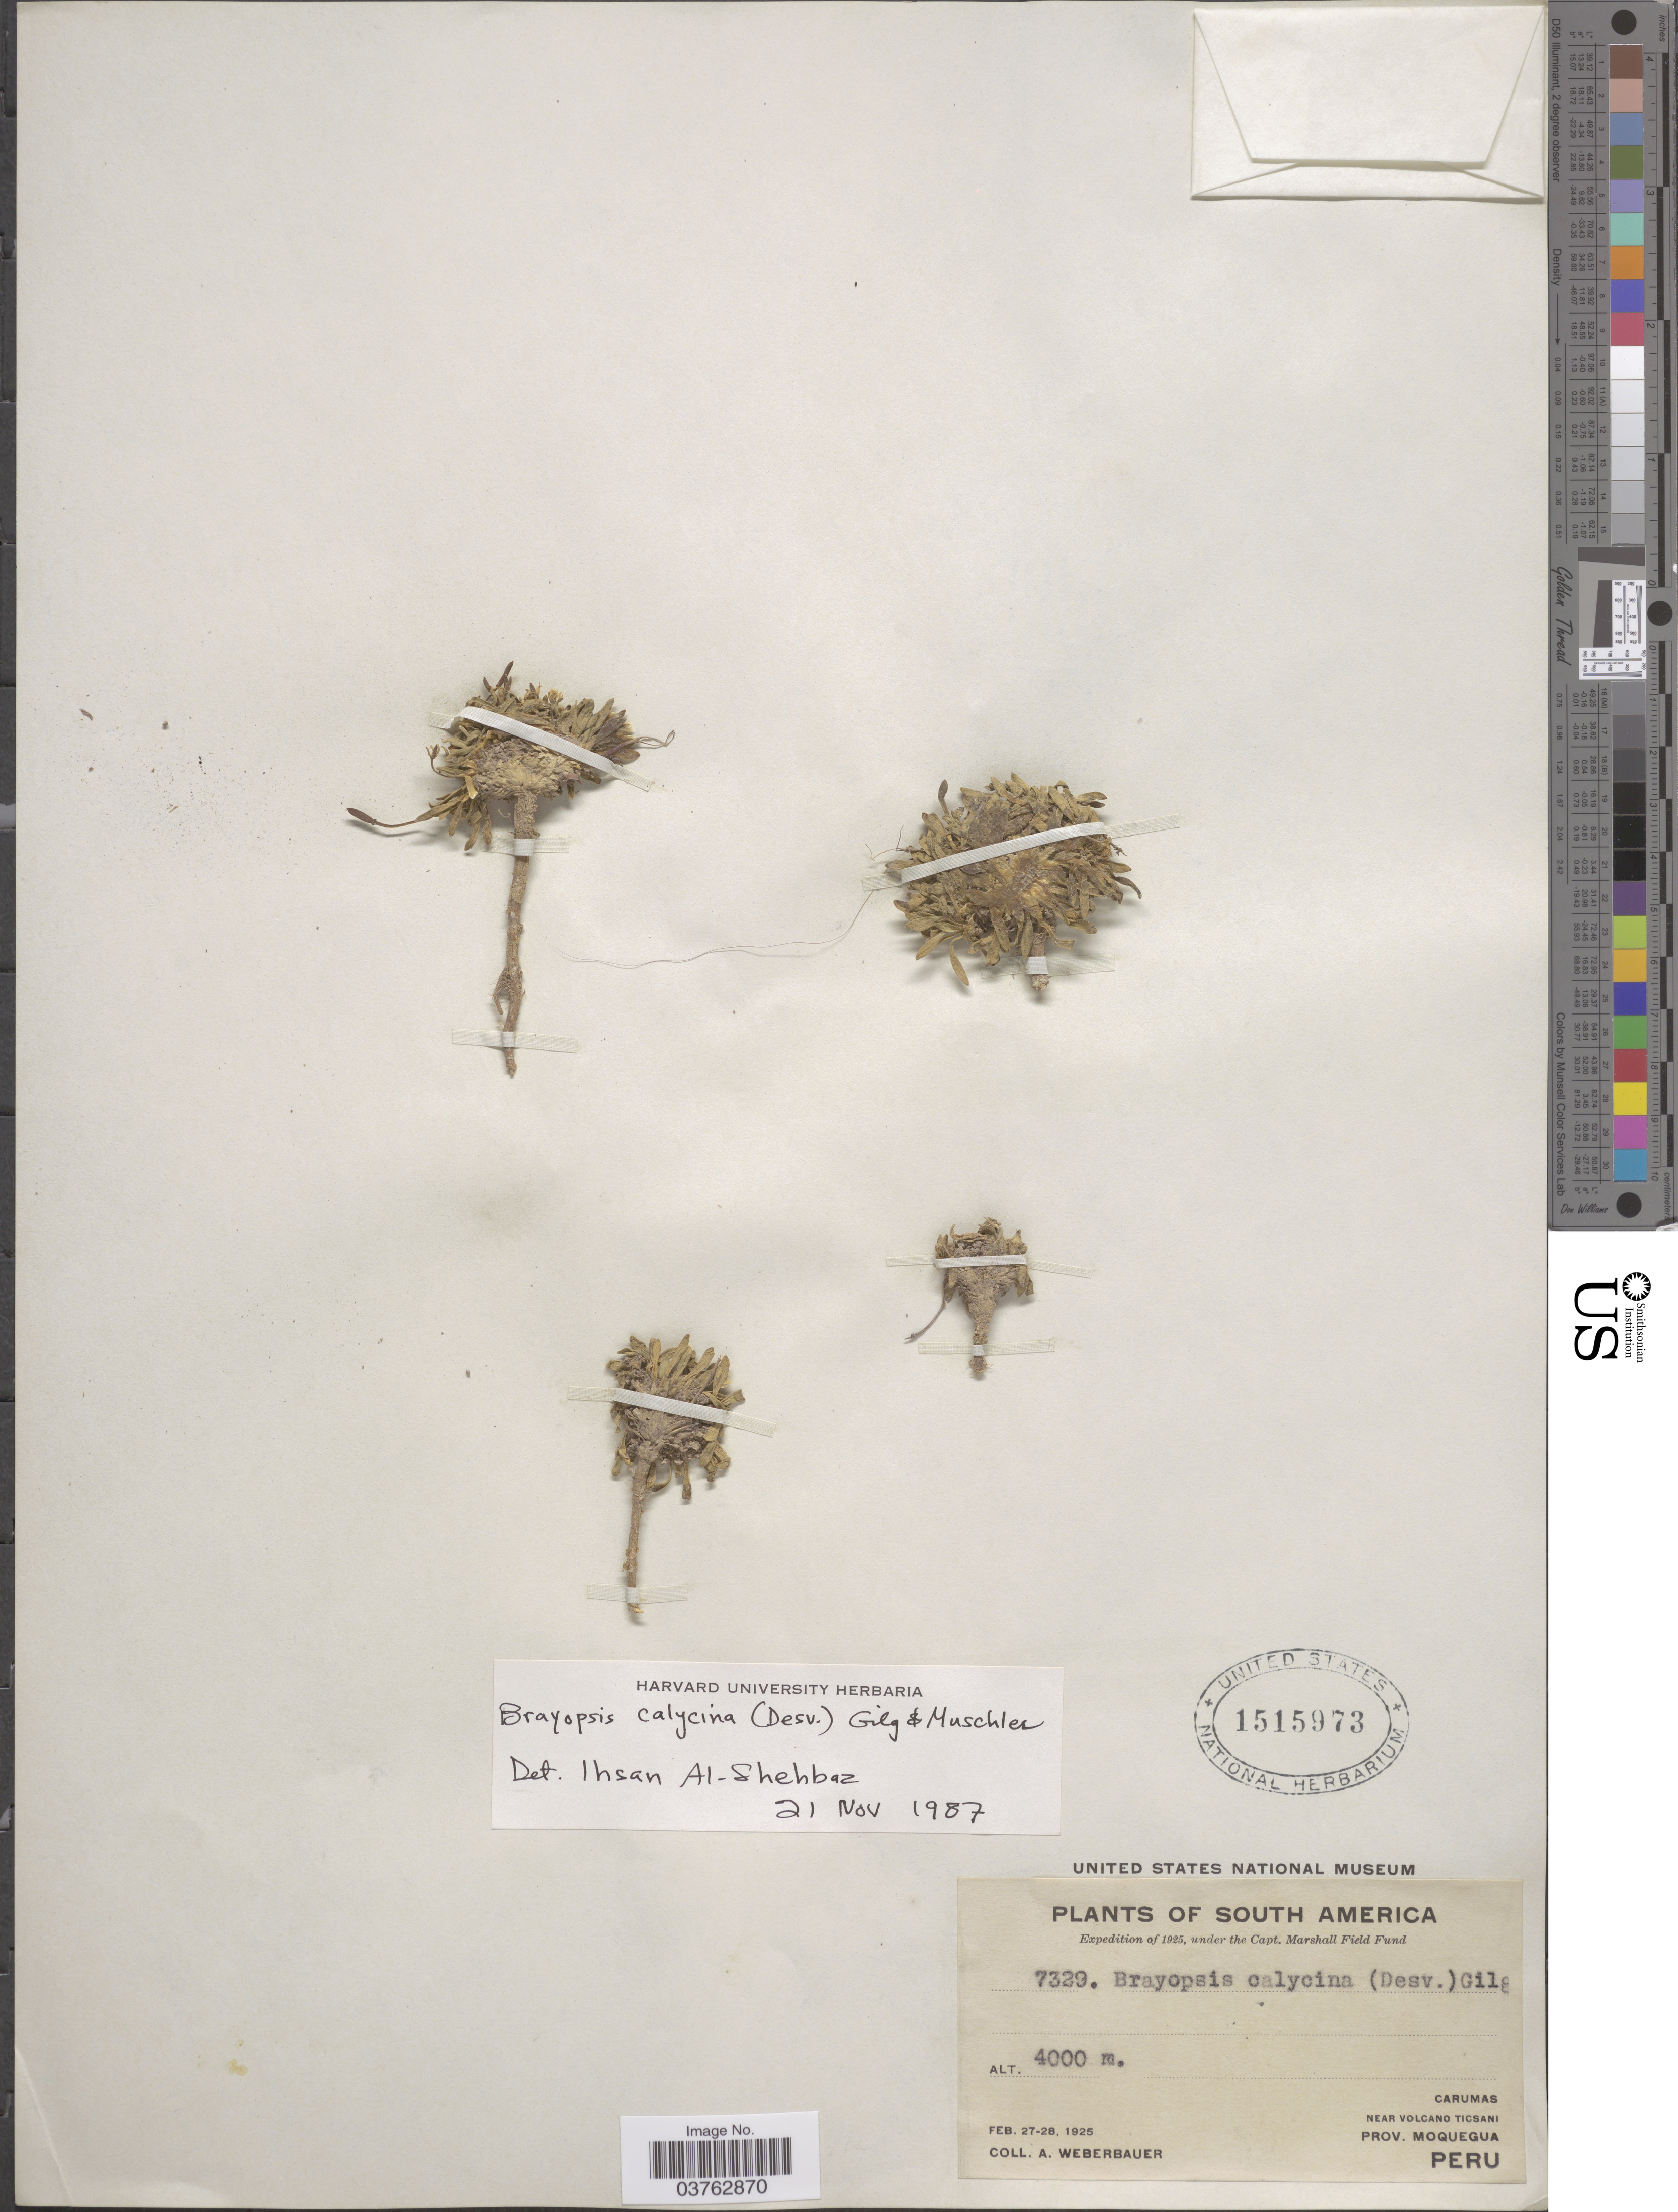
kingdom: Plantae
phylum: Tracheophyta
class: Magnoliopsida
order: Brassicales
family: Brassicaceae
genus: Brayopsis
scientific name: Brayopsis calycina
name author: (Desv.) Gilg & Muschl.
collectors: A. Weberbauer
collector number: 7329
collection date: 1925-02-27/1925-02-28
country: Peru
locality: Carumas near Volcano Ticsani. Prov. Mocquequa.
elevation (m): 4000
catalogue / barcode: US 1515973